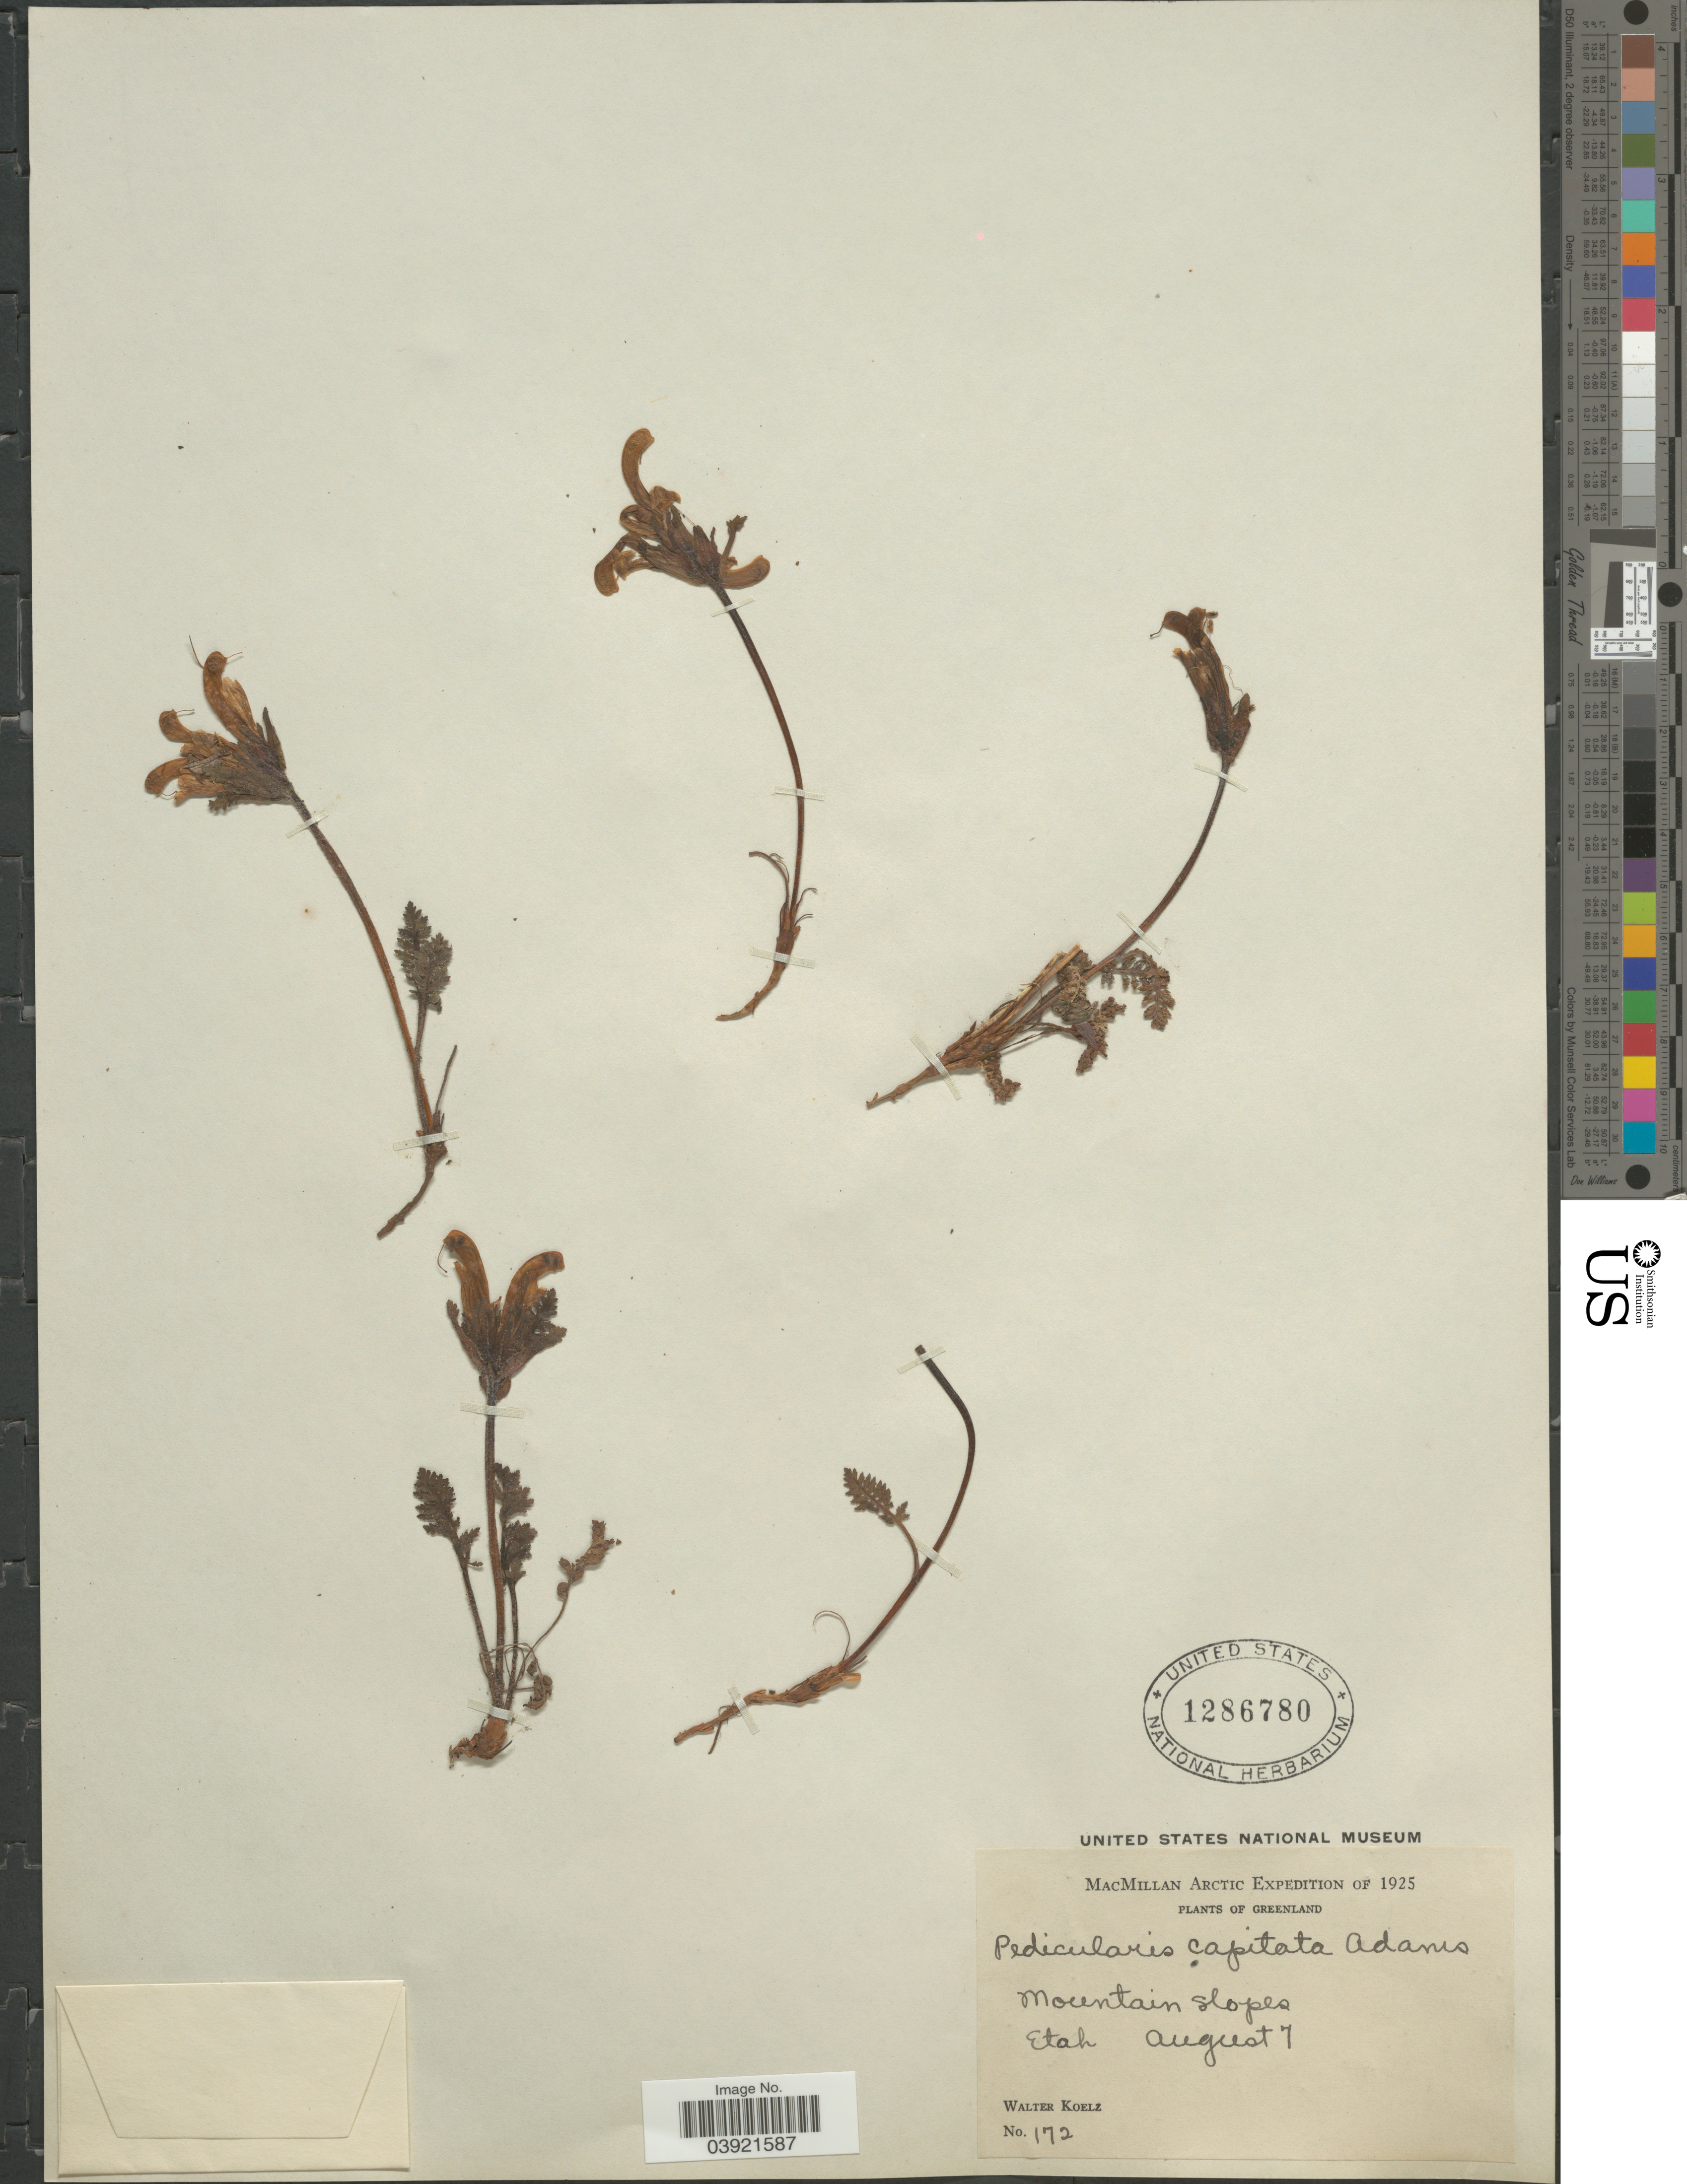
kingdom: Plantae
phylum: Tracheophyta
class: Magnoliopsida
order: Lamiales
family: Orobanchaceae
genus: Pedicularis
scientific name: Pedicularis capitata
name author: Adams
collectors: W. N. Koelz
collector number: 172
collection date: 1925-08-07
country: Greenland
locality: Mountain Slopes. Etah.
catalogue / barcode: US 1286780